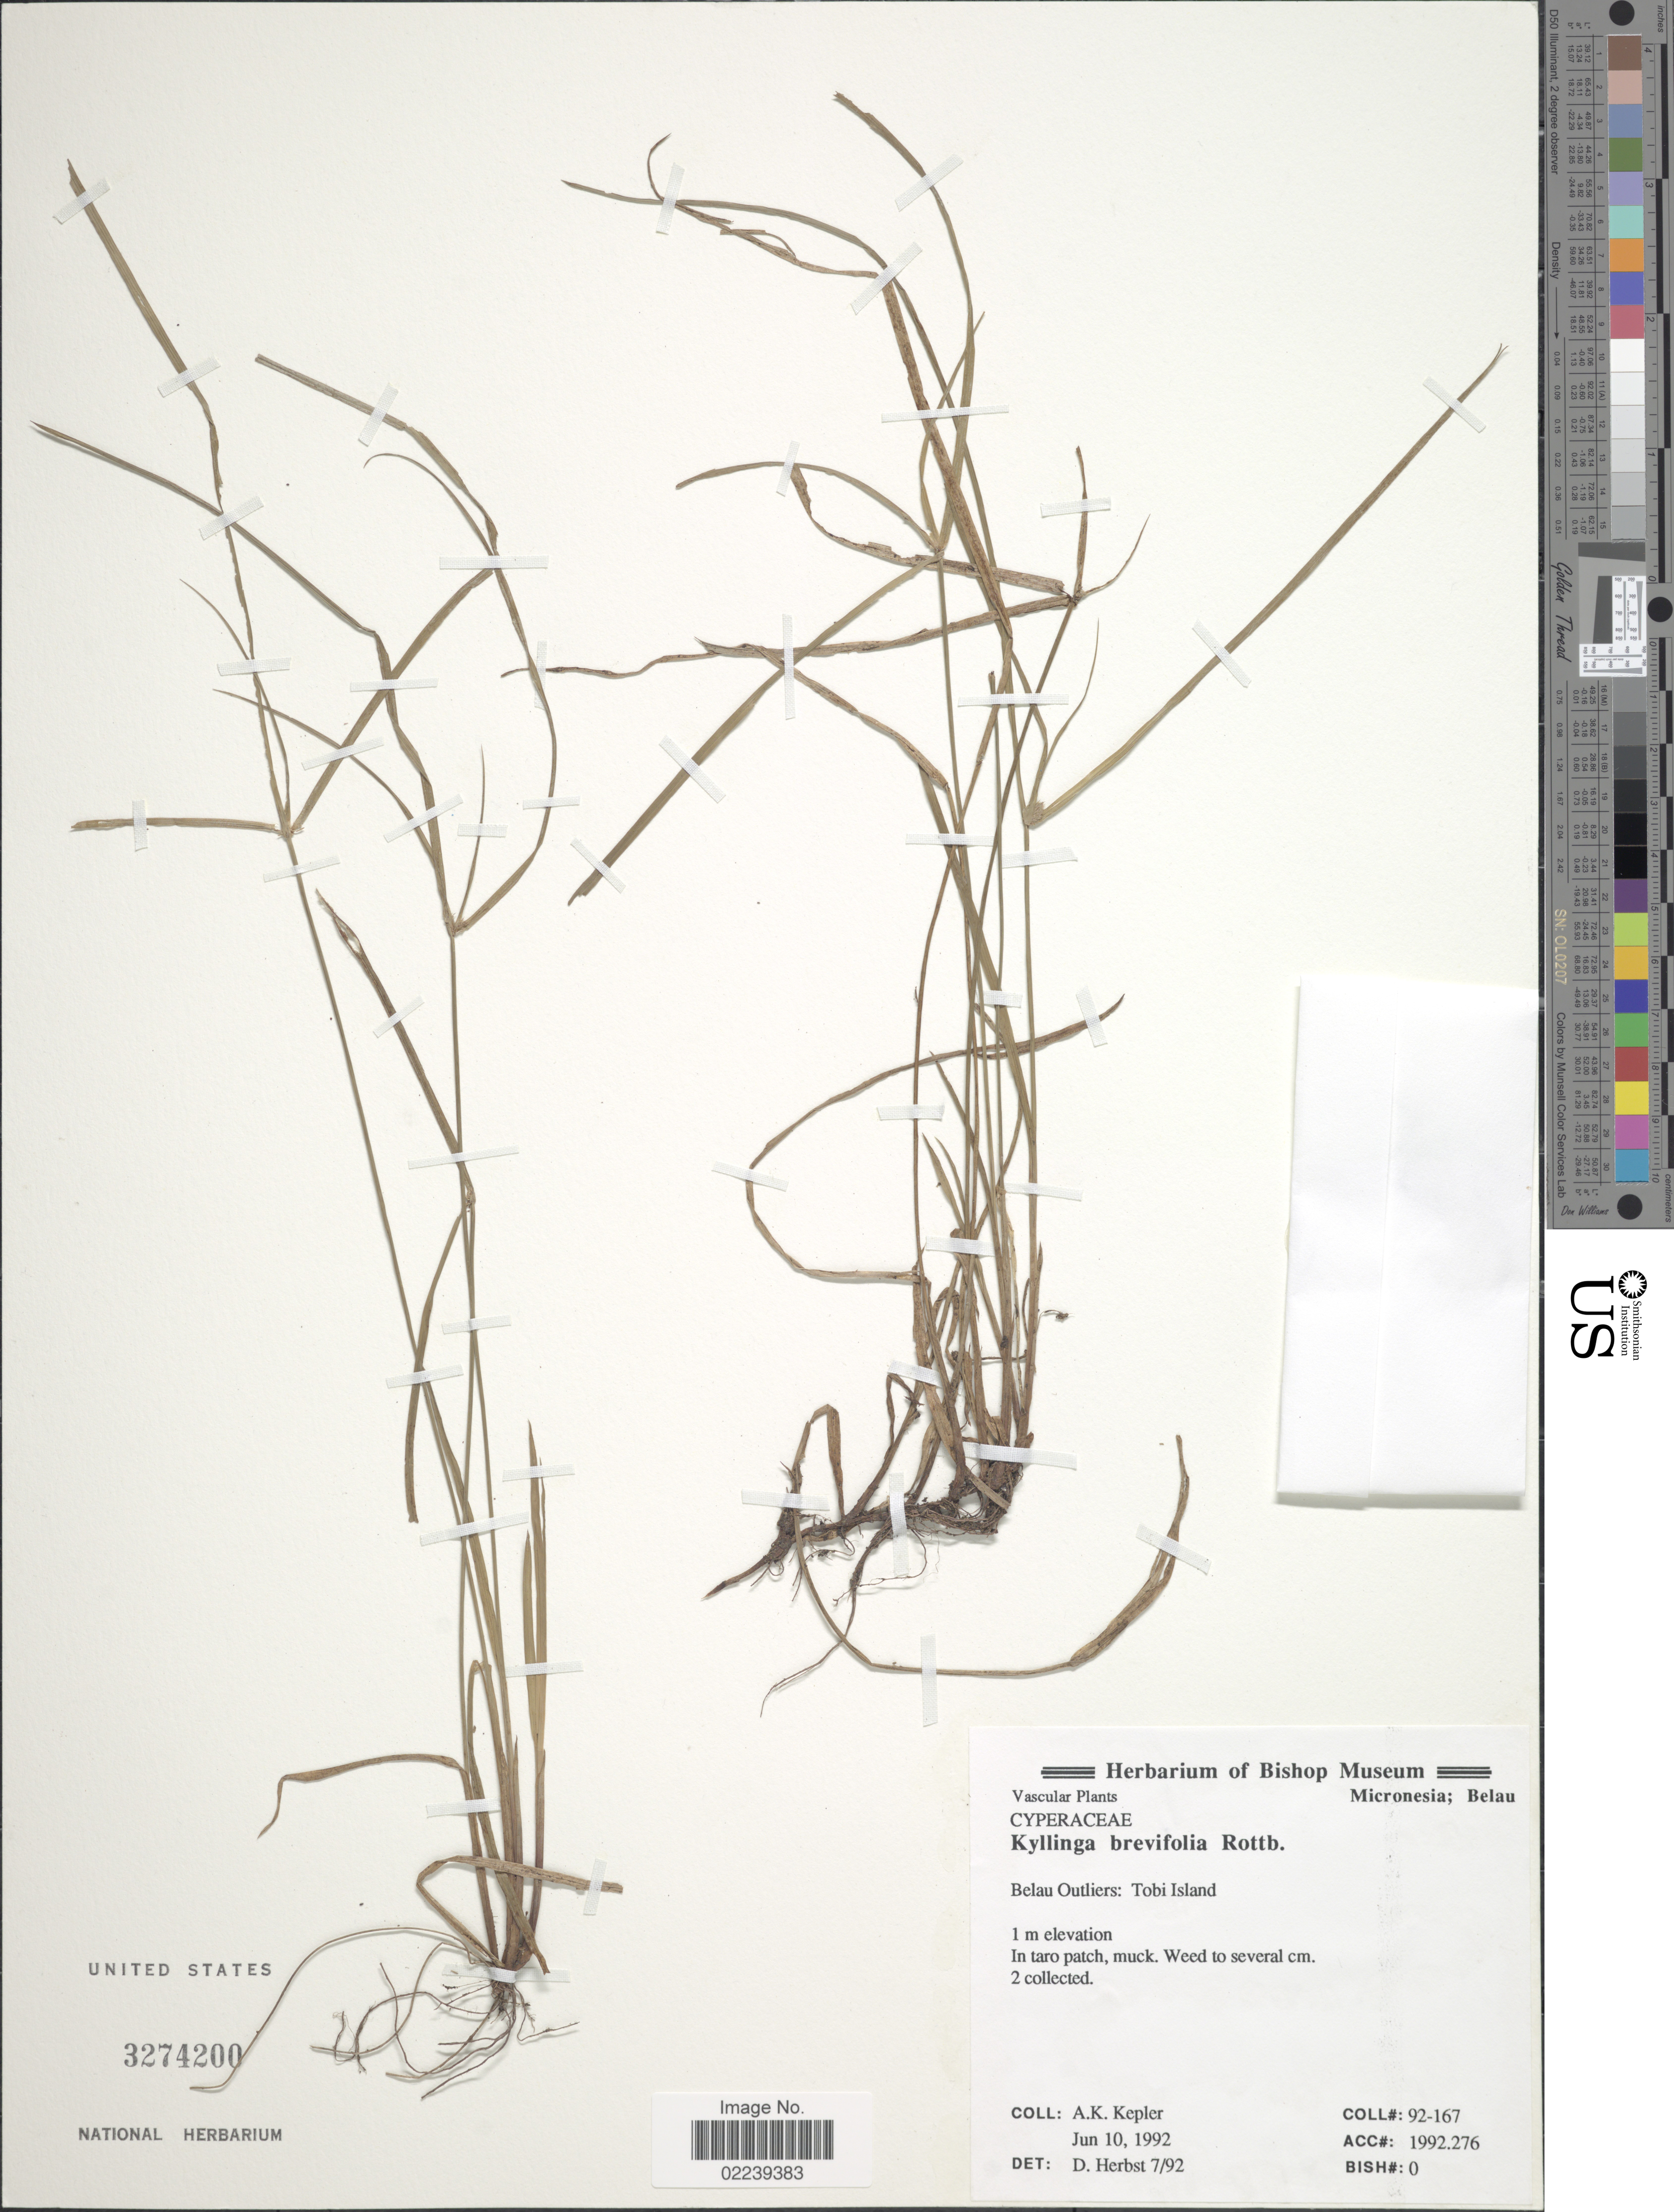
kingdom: Plantae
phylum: Tracheophyta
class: Liliopsida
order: Poales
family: Cyperaceae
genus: Cyperus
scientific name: Cyperus brevifolius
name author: (Rottb.) Hassk.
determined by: Strong, M. T., (US), Smithsonian Institution - National Museum of Natural History (UNITED STATES)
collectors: A. K. Kepler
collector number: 92-167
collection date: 1992-06-10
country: Palau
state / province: Belau Outliers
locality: Tobi Island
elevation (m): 1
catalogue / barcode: US 3274200